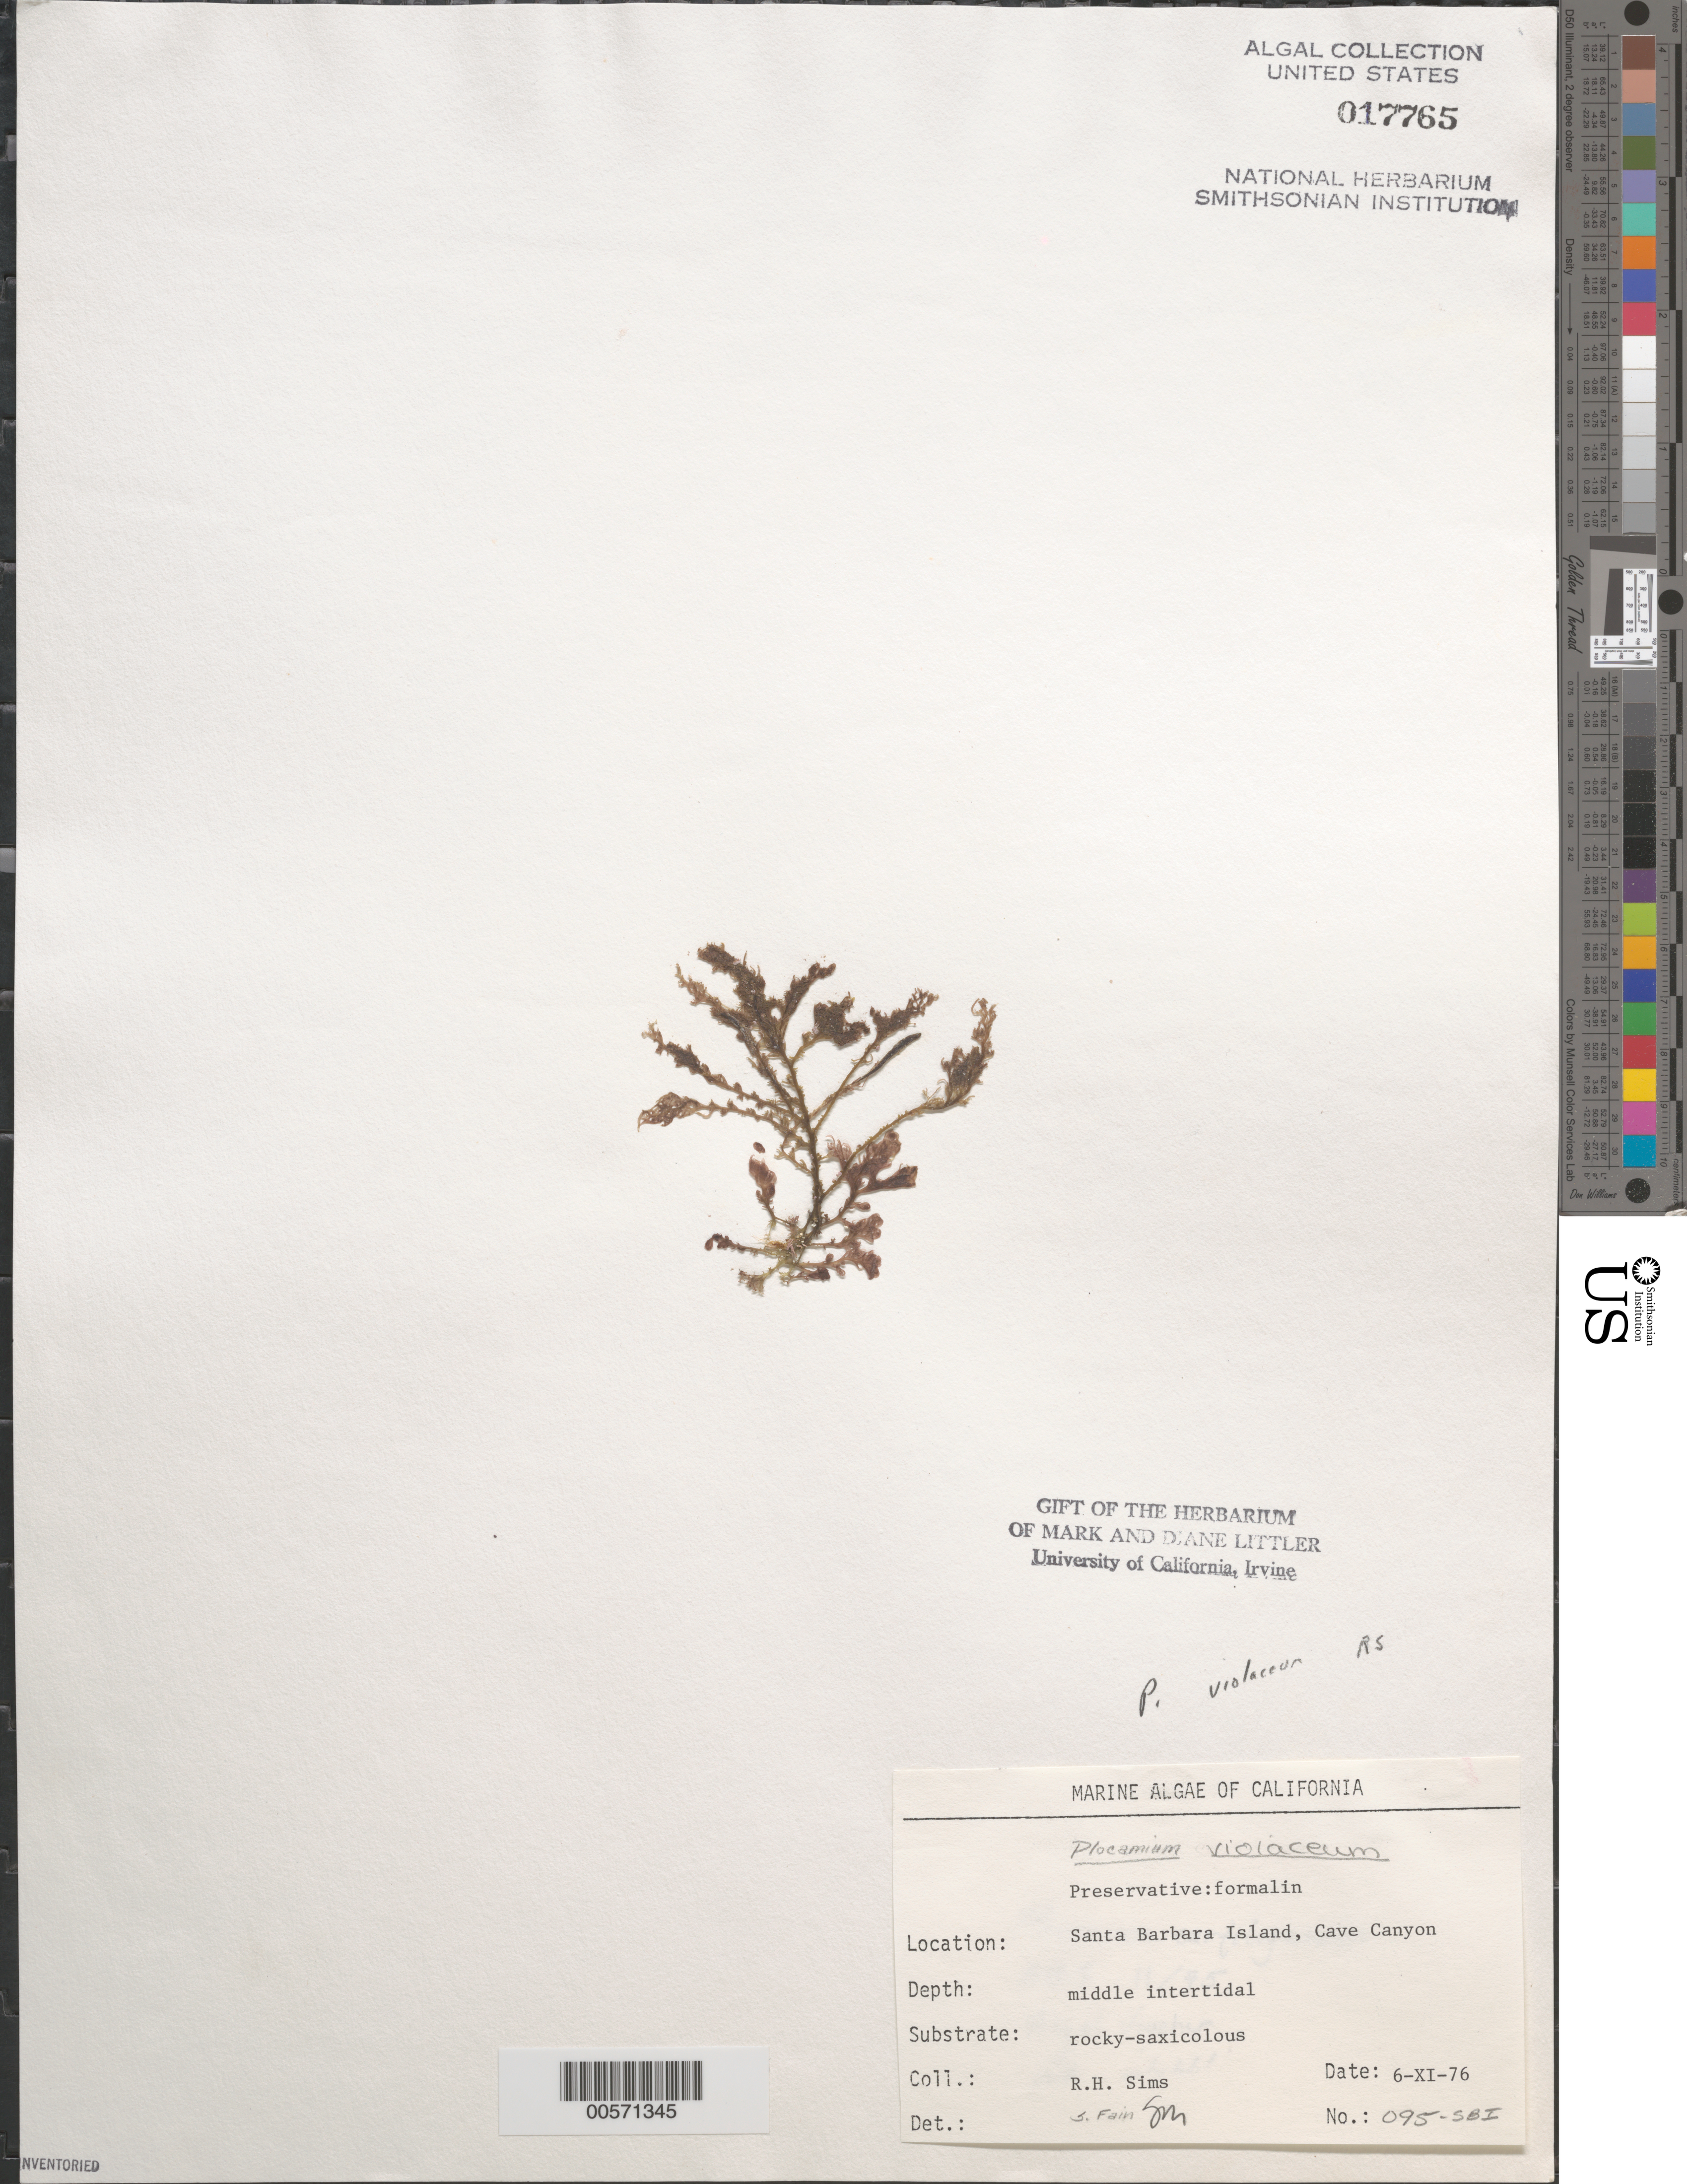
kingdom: Plantae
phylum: Rhodophyta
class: Florideophyceae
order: Plocamiales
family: Plocamiaceae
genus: Plocamium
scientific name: Plocamium violaceum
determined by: Fain, S. R.; Murray, S. N.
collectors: R. H. Sims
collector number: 095-sbi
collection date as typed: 06 Nov 1976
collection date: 1976-11-06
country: United States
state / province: California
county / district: Santa Barbara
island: Santa Barbara Island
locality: Cave Canyon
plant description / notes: BLM-SOCALBIGHT Rocky Intertidal Survey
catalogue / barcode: US 17765